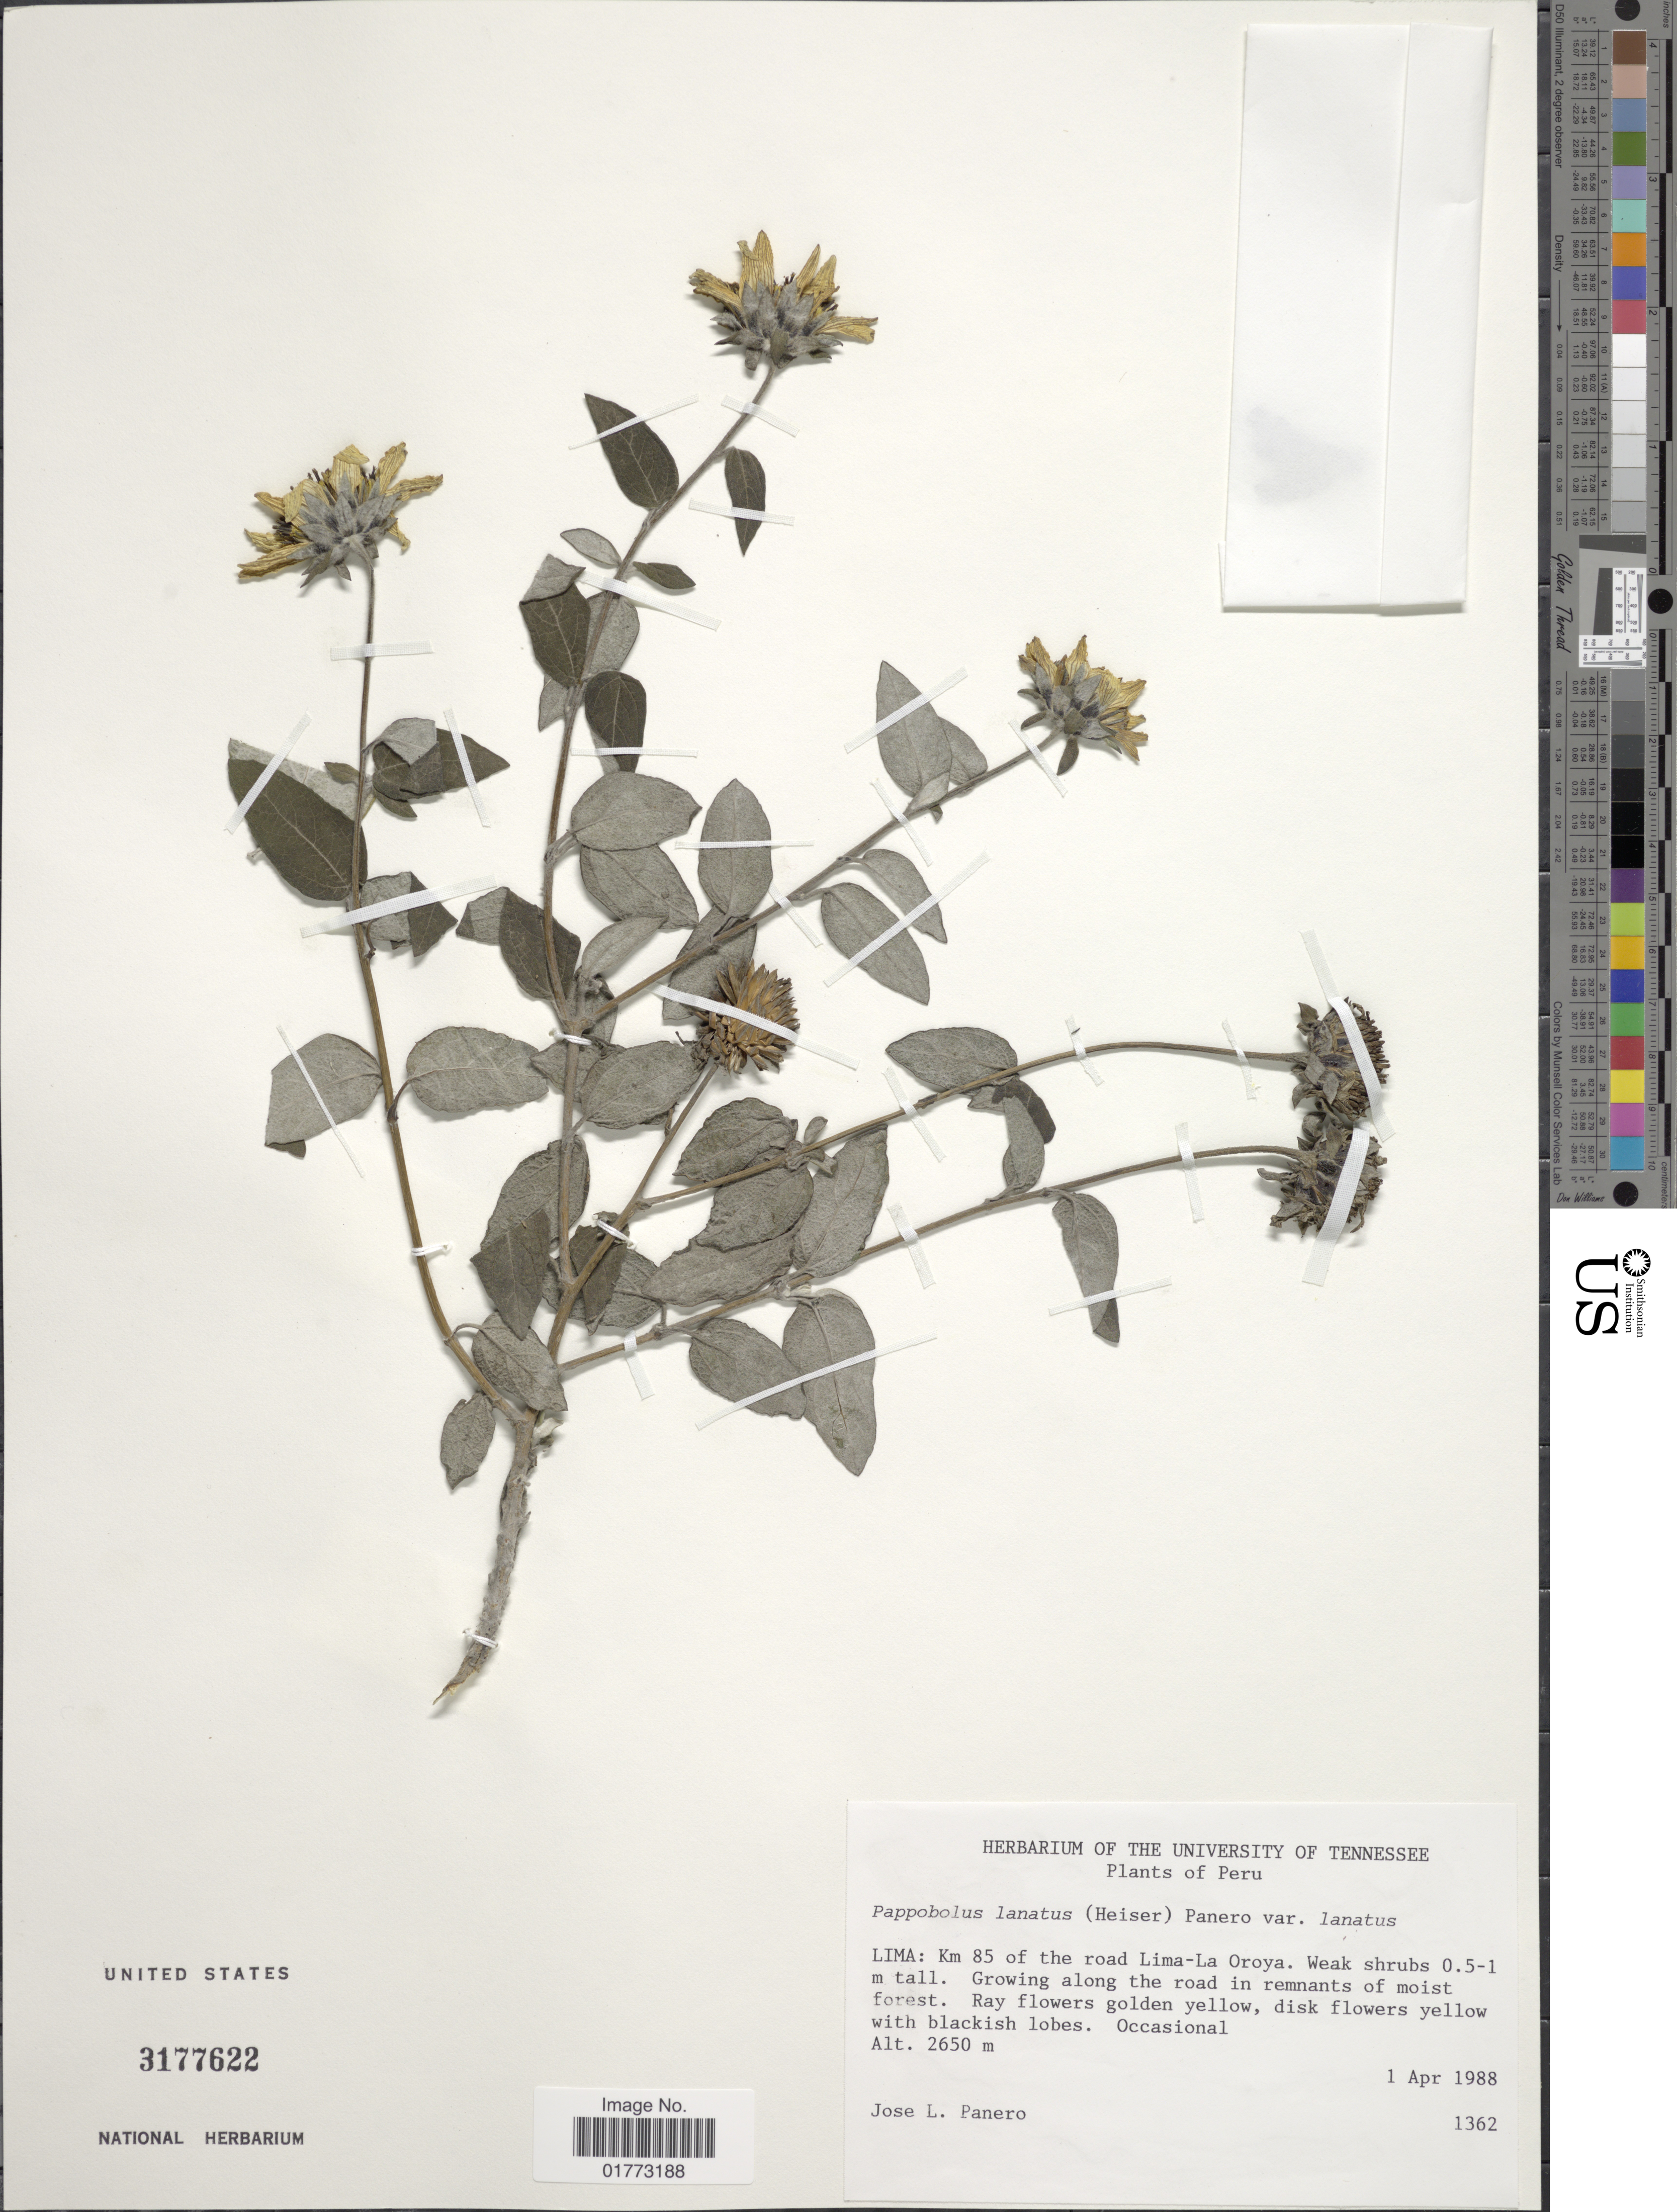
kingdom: Plantae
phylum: Tracheophyta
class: Magnoliopsida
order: Asterales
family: Asteraceae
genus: Pappobolus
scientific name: Pappobolus lanatus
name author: (Heiser) Panero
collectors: J. L. Panero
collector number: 1362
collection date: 1988-04-01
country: Peru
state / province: Lima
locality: Km 85 of the road Lima-La Oroya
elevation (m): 2650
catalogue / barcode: US 3177622